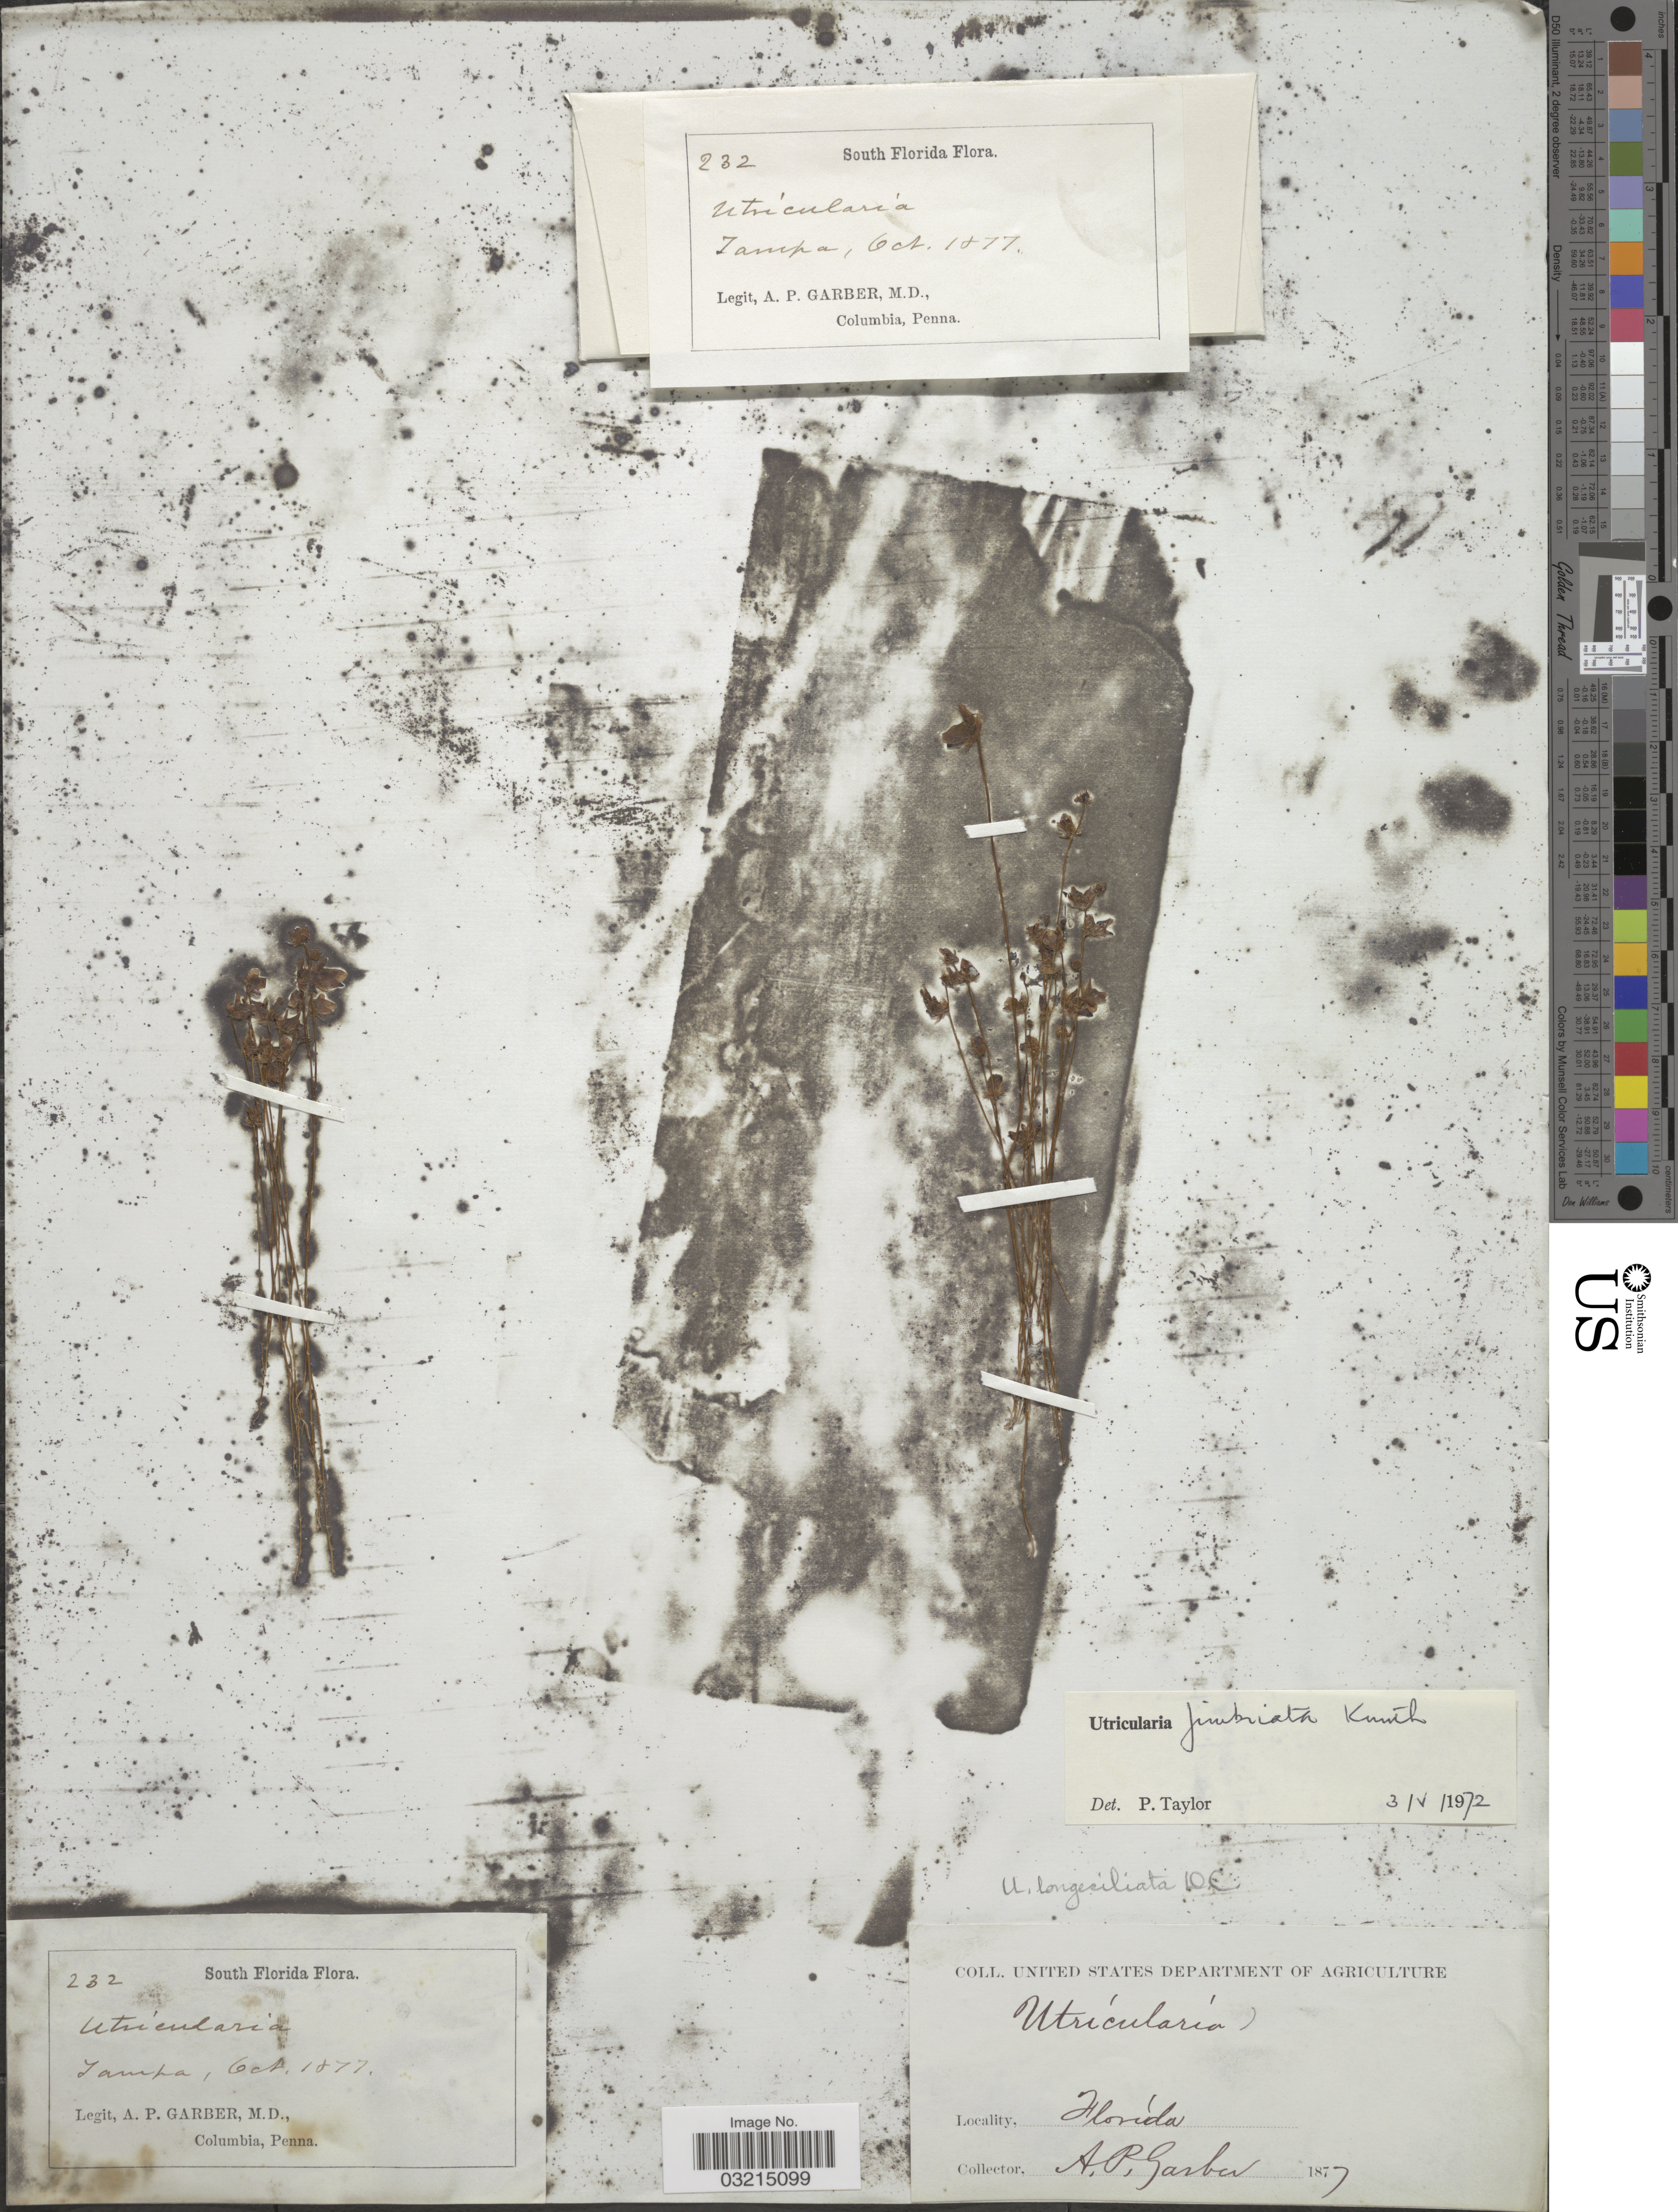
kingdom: Plantae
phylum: Tracheophyta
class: Magnoliopsida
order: Lamiales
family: Lentibulariaceae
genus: Utricularia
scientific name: Utricularia fimbriata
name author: Kunth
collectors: A. P. Garber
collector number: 232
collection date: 1877-10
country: United States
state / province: Florida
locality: South Florida. Tampa.